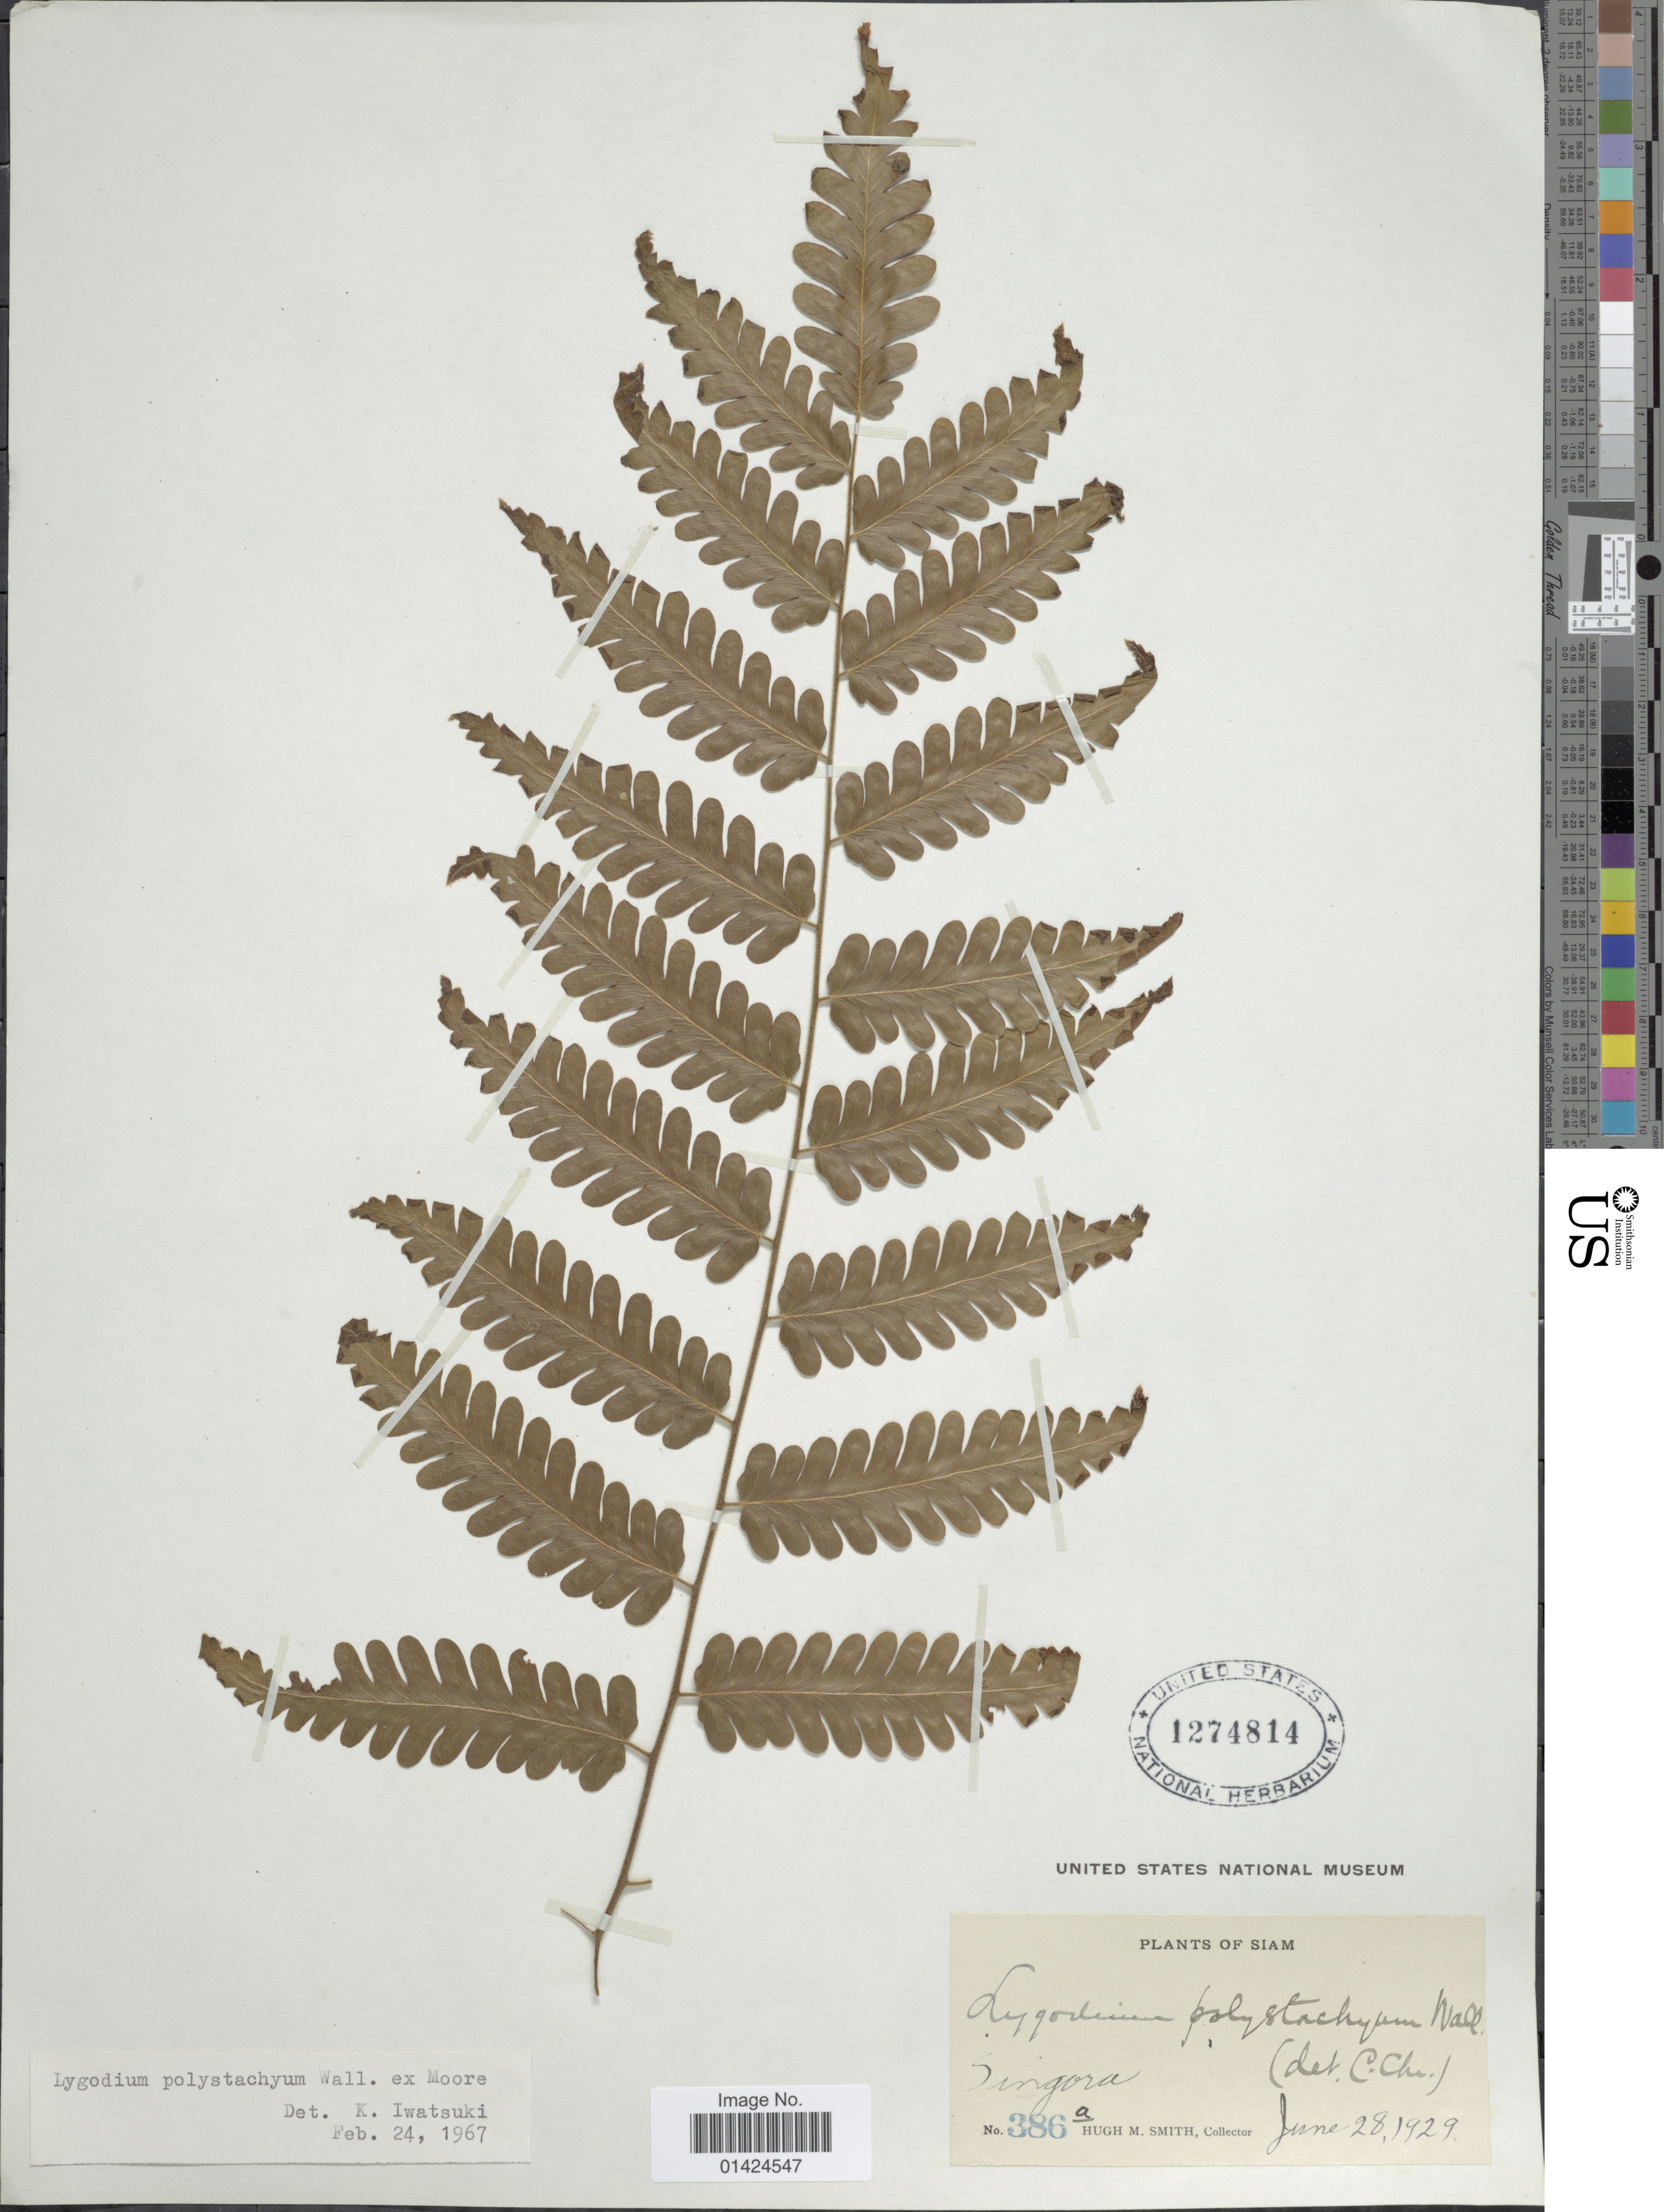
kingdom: Plantae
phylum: Tracheophyta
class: Polypodiopsida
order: Schizaeales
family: Lygodiaceae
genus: Lygodium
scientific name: Lygodium polystachyum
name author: Wall. ex T. Moore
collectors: H. M. Smith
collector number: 386 a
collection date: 1929-06-28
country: Thailand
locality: Siam, Singora.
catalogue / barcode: US 1274814